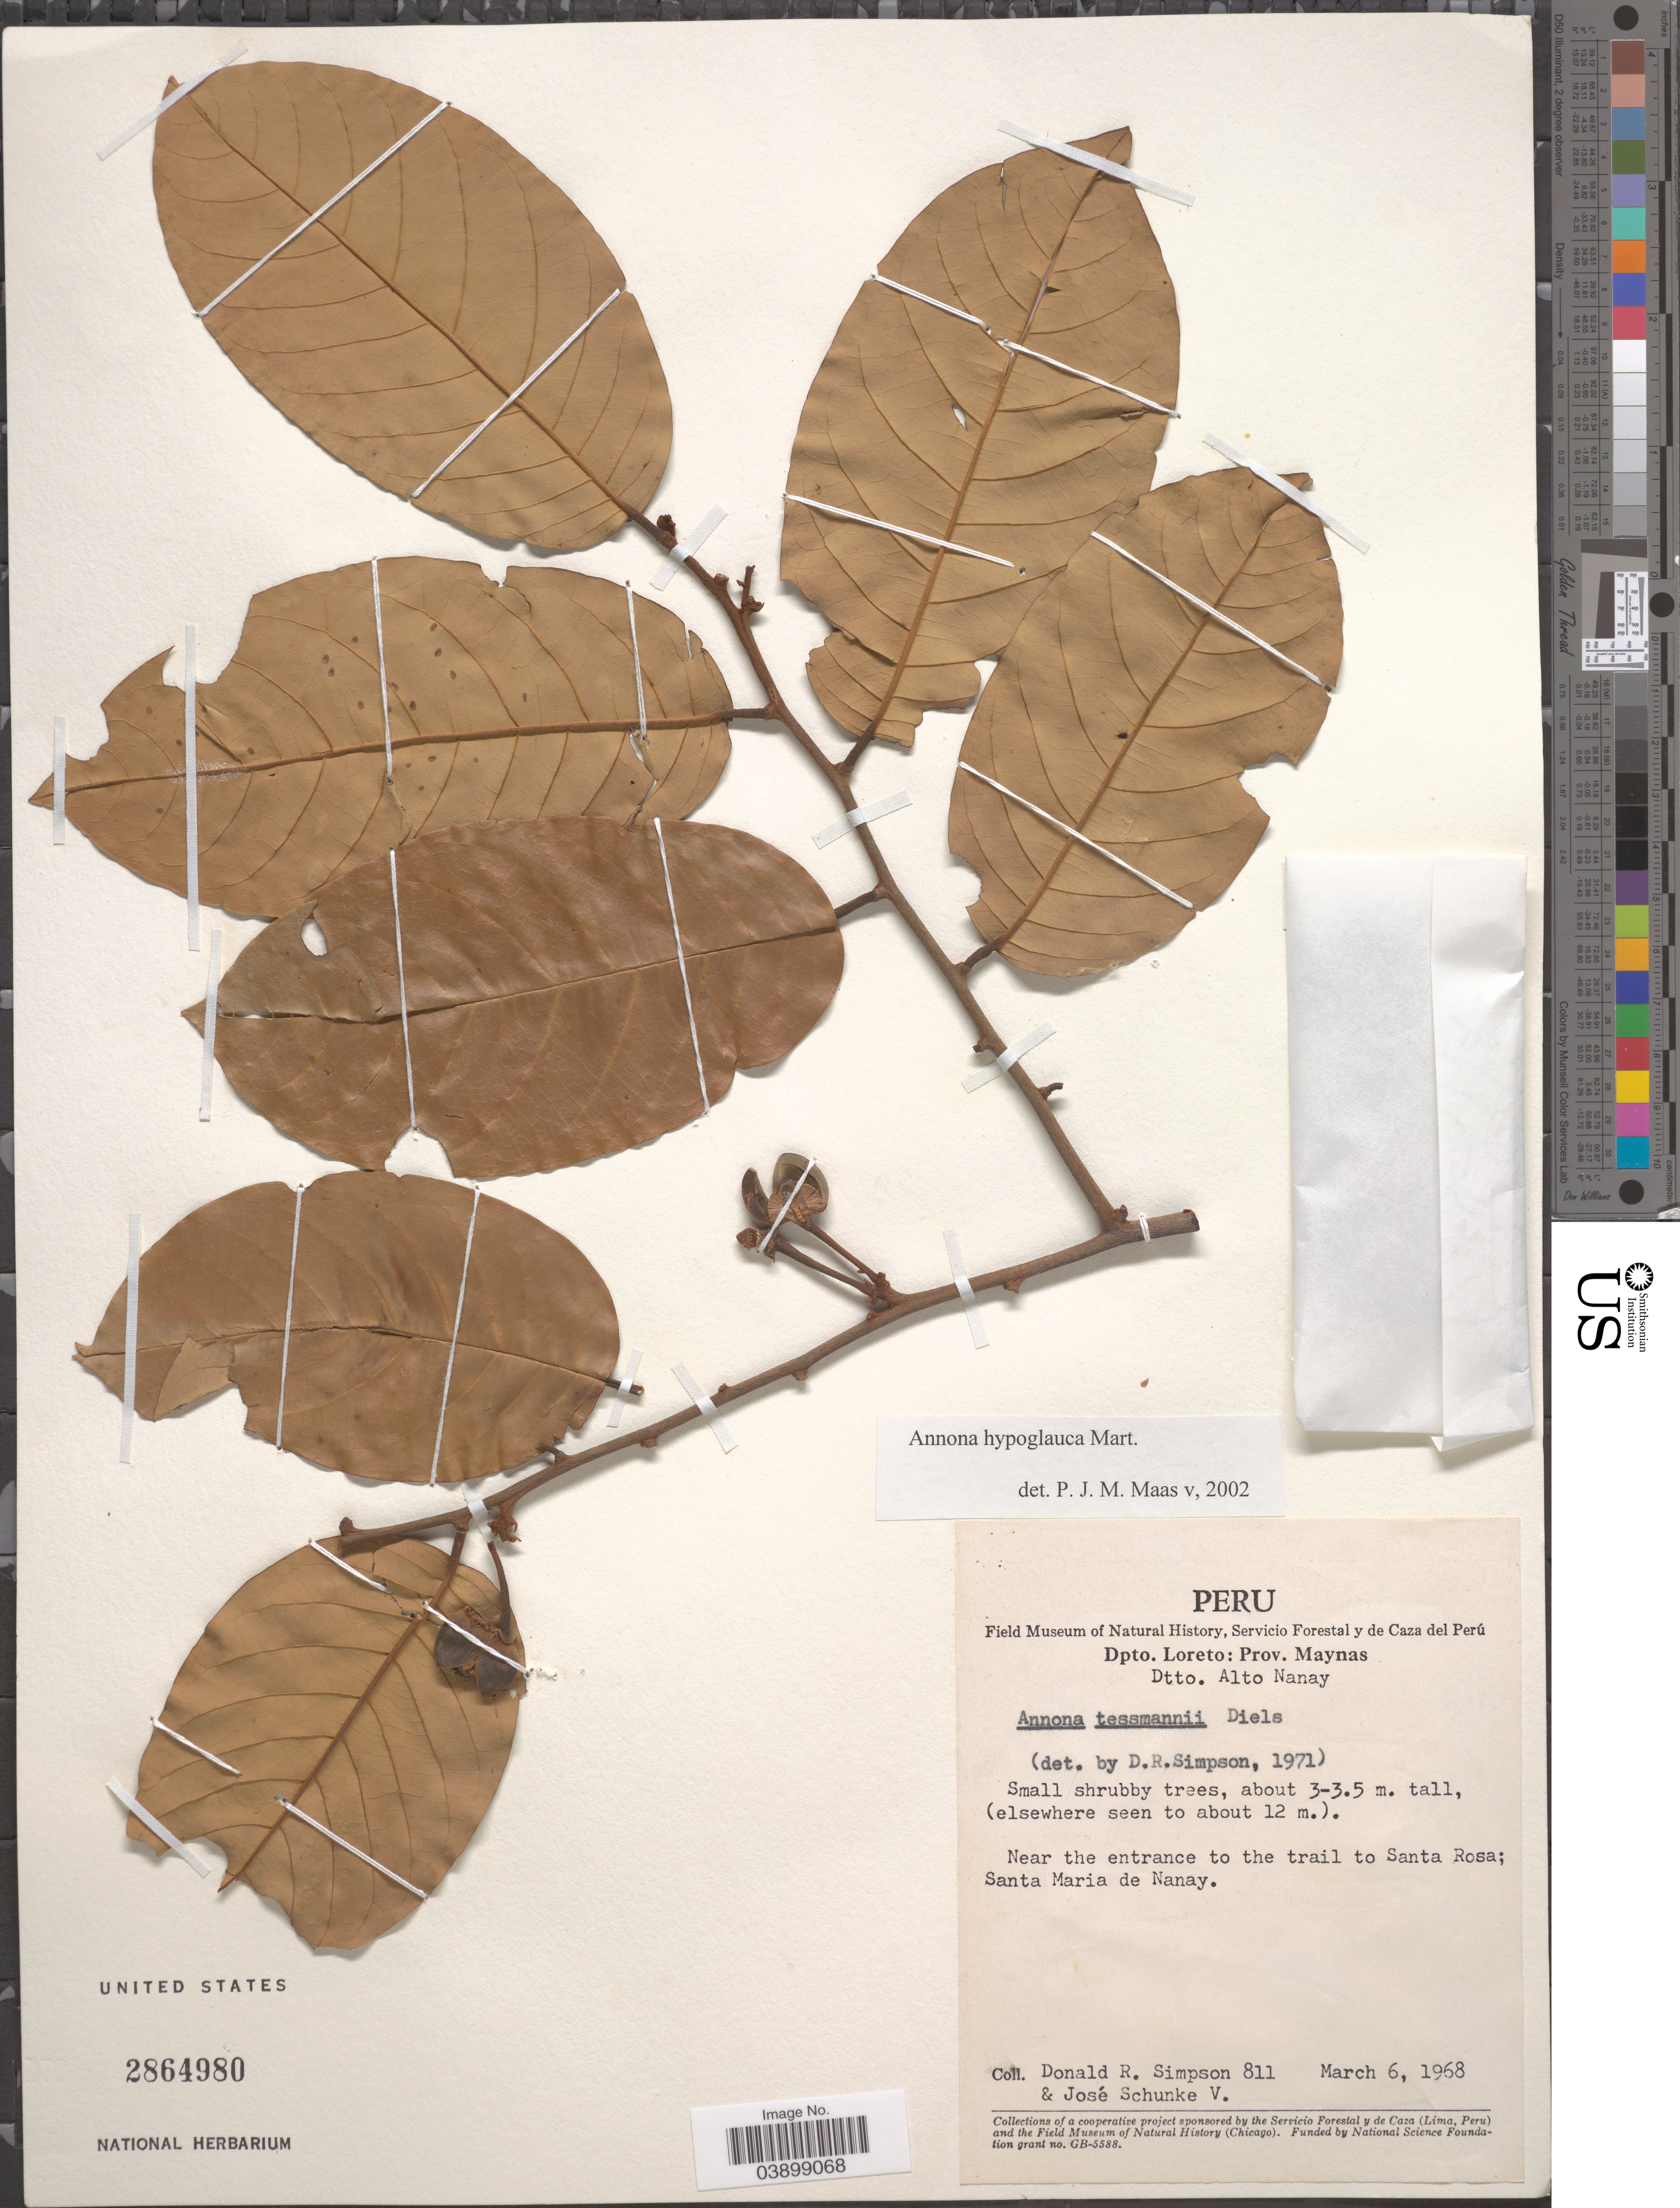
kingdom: Plantae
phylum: Tracheophyta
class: Magnoliopsida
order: Magnoliales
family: Annonaceae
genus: Annona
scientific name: Annona hypoglauca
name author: Mart.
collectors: D. R. Simpson & J. Schunke Vigo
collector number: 811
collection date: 1968-03-06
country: Peru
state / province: Loreto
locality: Dpto. Loreto: Prov. Maynas. Dtto. Alto Nanay. Near the entrance to the trail to Santa Rosa; Santa Maria de Nanay.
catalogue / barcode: US 2864980